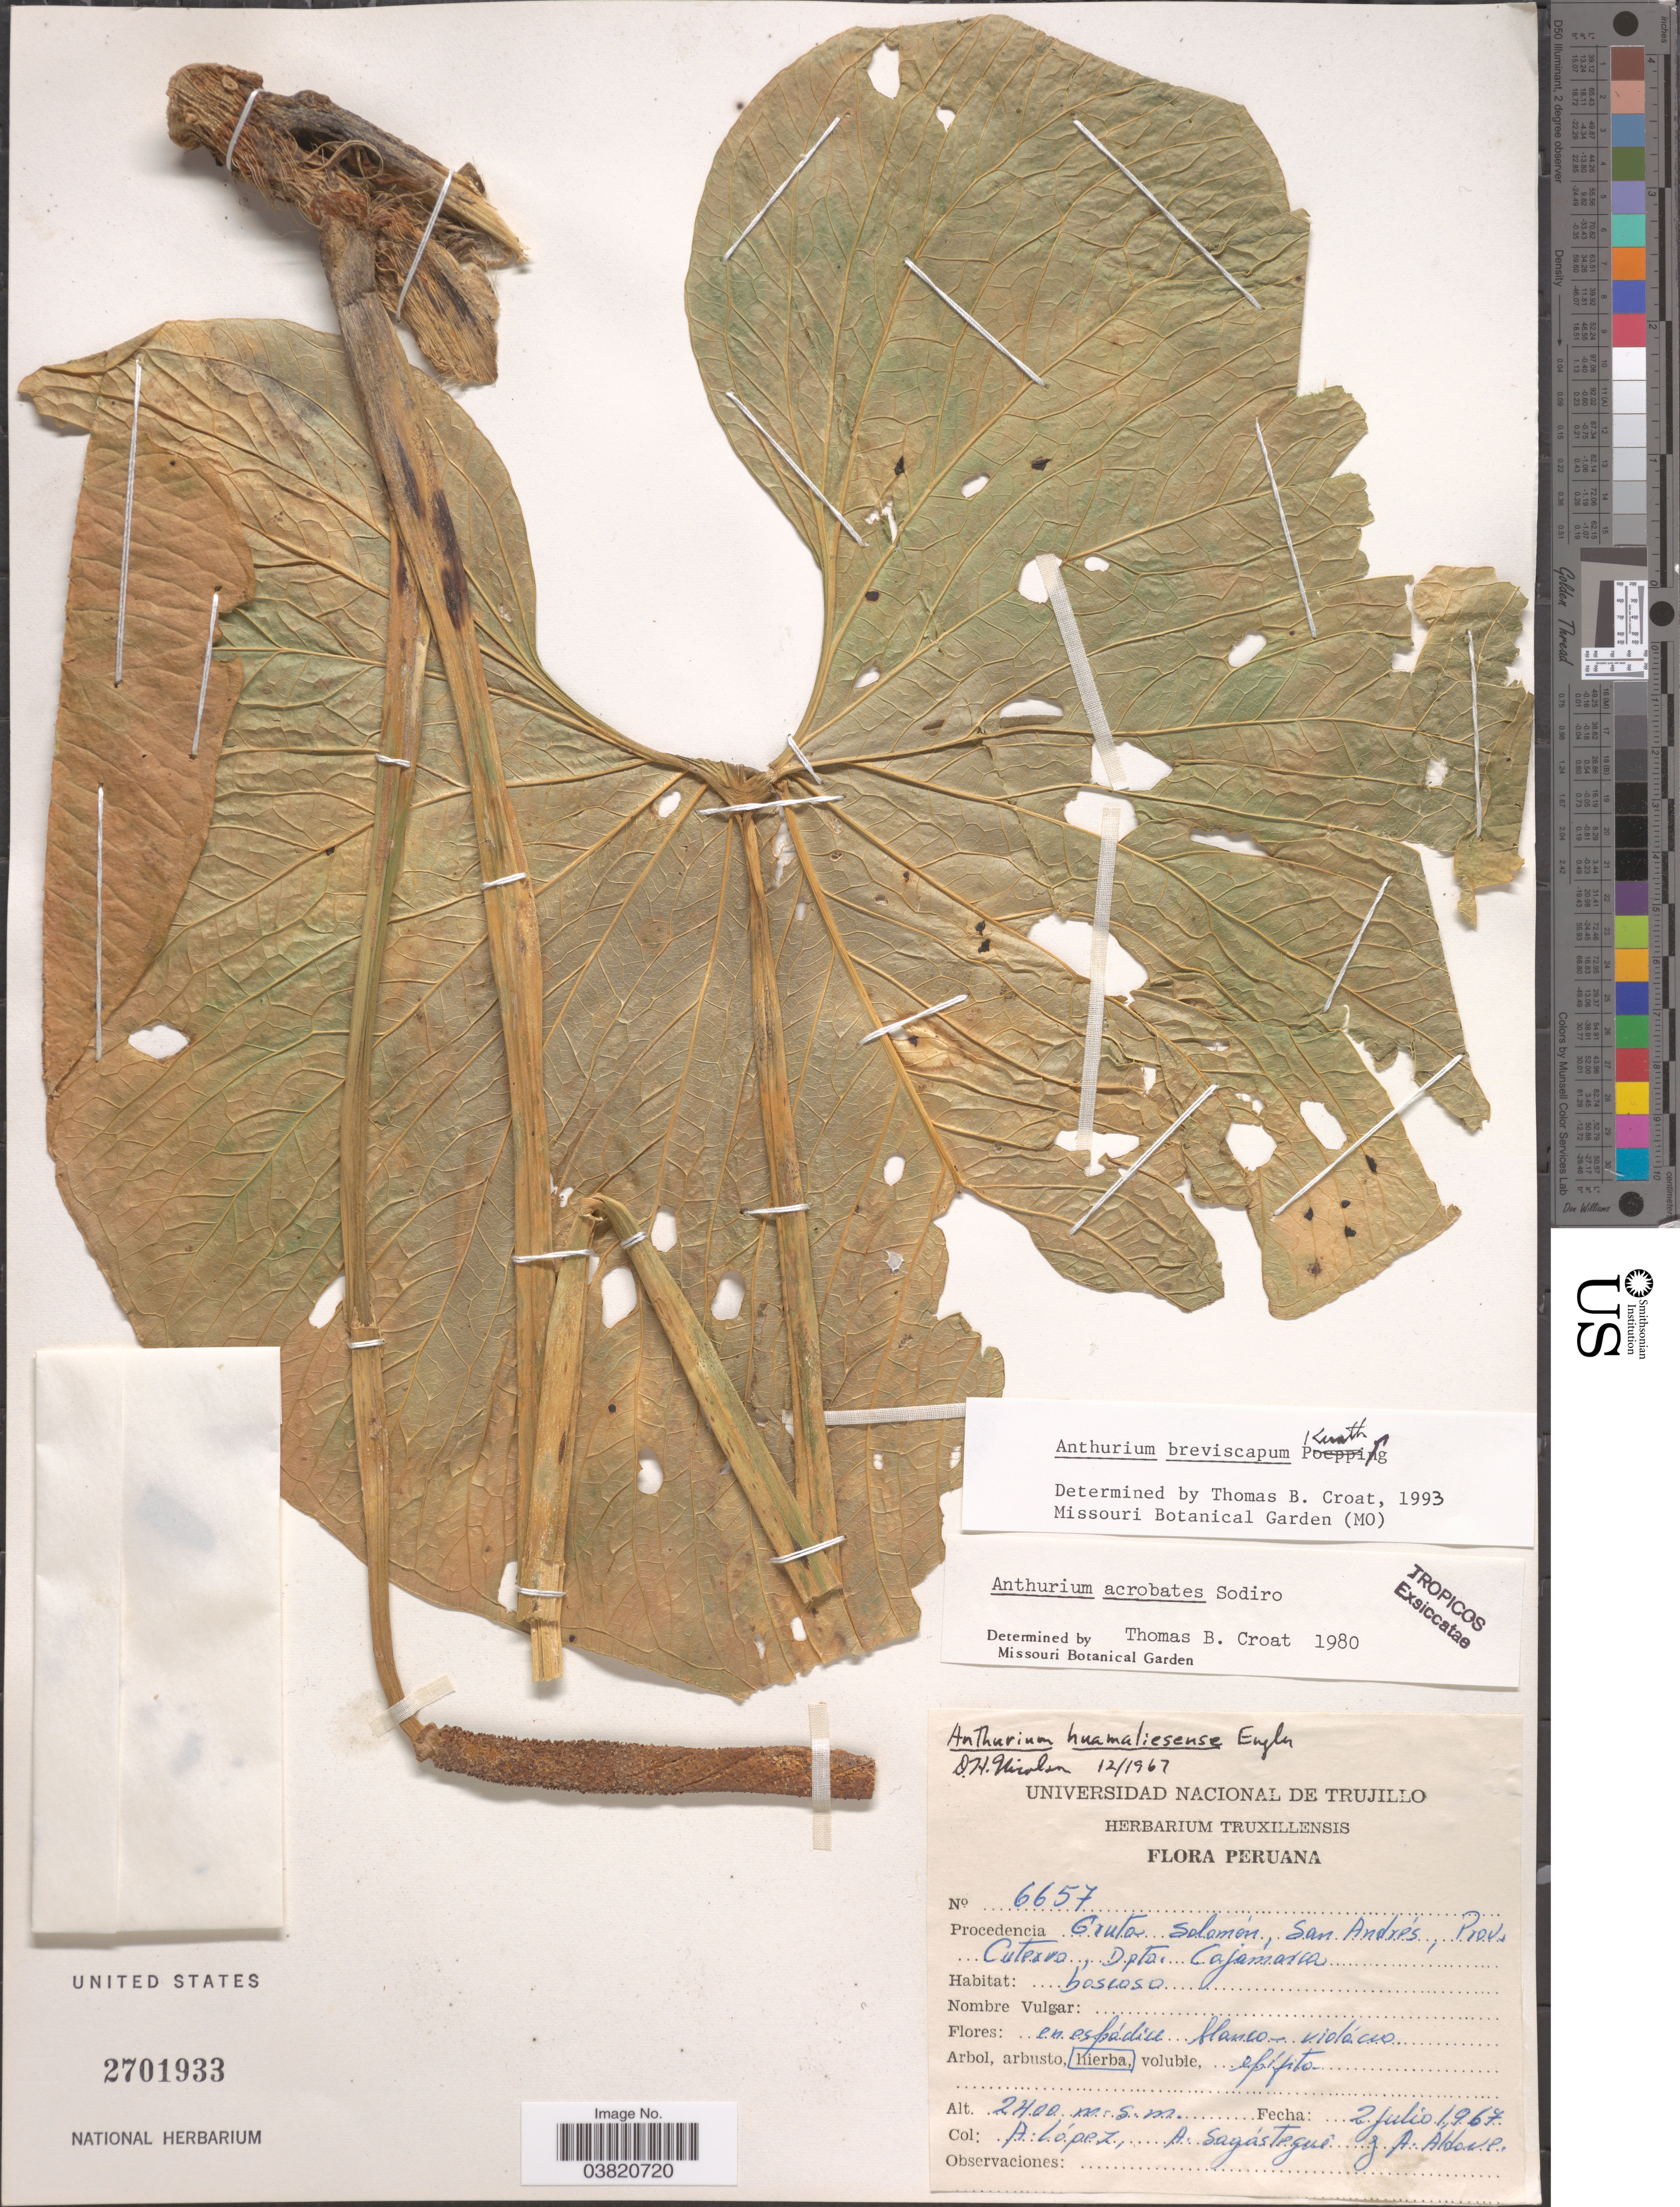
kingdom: Plantae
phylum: Tracheophyta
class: Liliopsida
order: Alismatales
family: Araceae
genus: Anthurium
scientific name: Anthurium breviscapum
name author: Kunth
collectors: A. López, A. Sagastegui & A. Aldoue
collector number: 6657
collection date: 1967-07-02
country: Peru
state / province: Cajamarca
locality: Procedencia Gruta Solomón, San Andrés, Prov. Cutervo, Dpto. Cajamarca.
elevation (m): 2400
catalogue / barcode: US 2701933